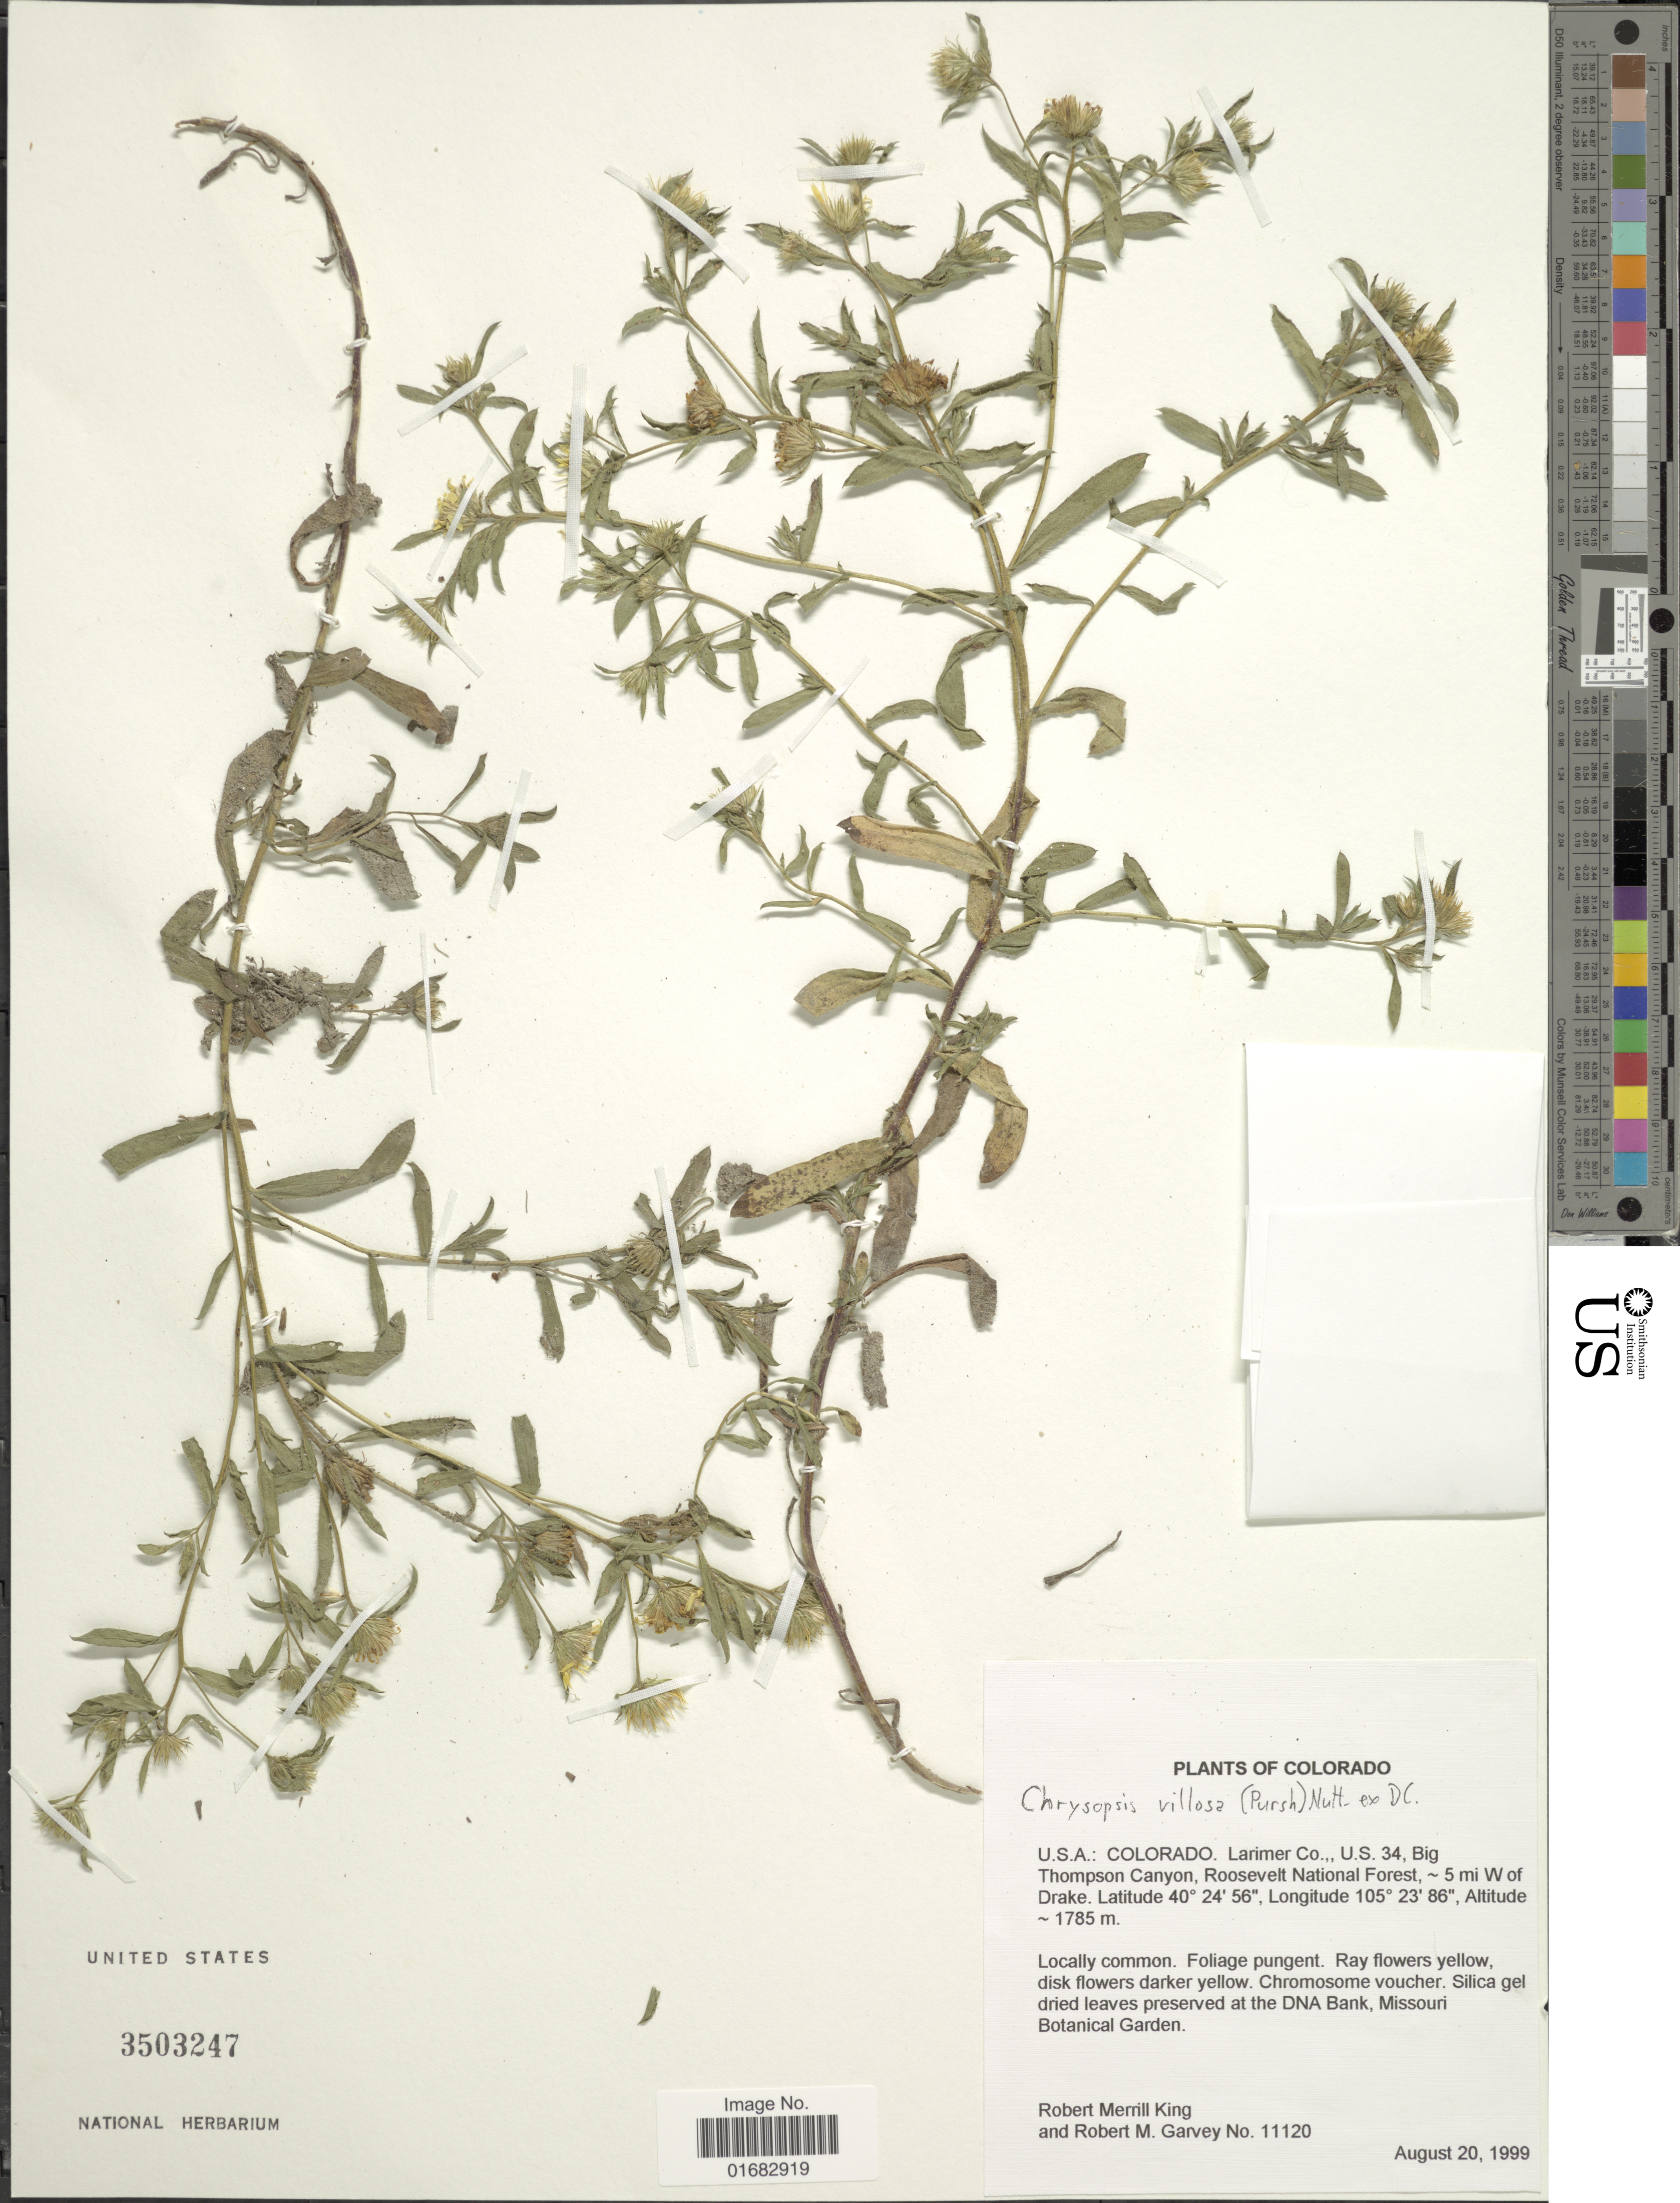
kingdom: Plantae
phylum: Tracheophyta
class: Magnoliopsida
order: Asterales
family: Asteraceae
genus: Heterotheca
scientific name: Heterotheca villosa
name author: (Pursh) Shinners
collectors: R. M. King & R. Garvey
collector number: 11120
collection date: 1999-08-20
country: United States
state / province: Colorado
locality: Larimer Co., U.S. 34, Big Thompson Canyon, Roosevelt National Forest, 5 mi W of Drake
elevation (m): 1785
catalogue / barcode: US 3503247